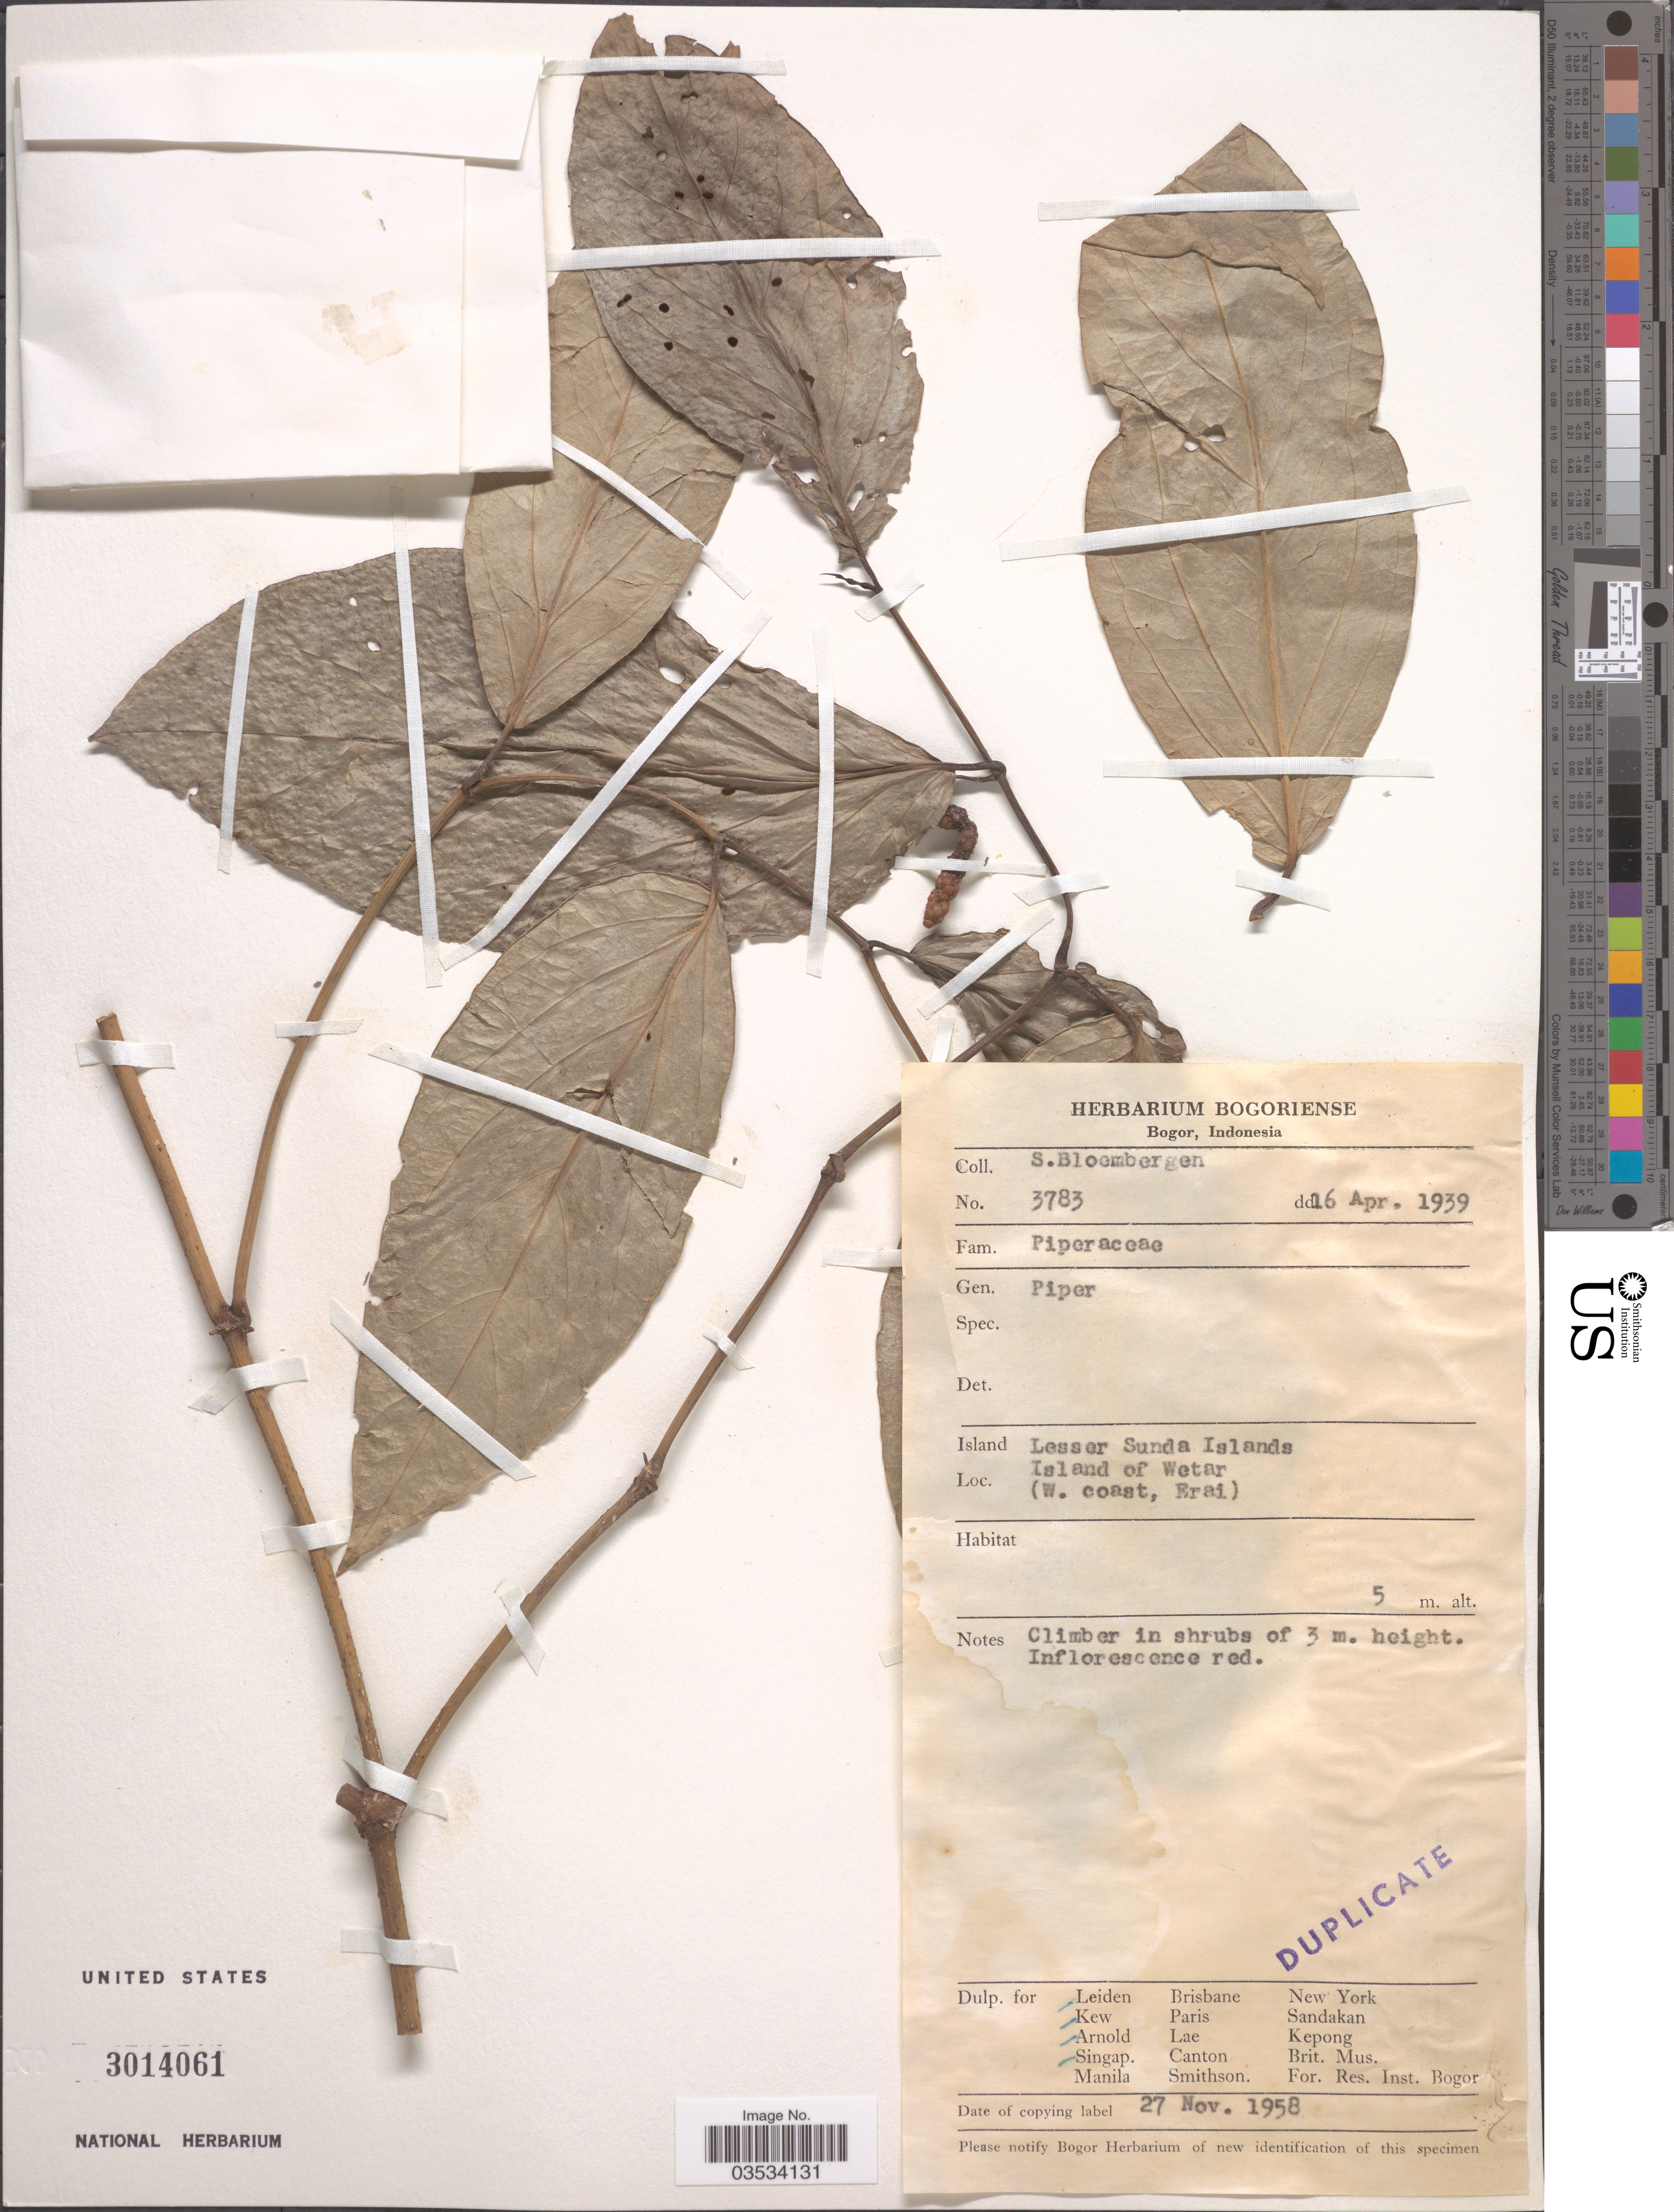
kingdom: Plantae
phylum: Tracheophyta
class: Magnoliopsida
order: Piperales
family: Piperaceae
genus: Piper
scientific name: Piper sp.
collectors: S. Bloembergen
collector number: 3783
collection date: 1939-04-16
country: Indonesia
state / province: Nusa Tenggara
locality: Lesser Sundra Islands. Island of Wetar (W. coast, Erai).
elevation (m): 5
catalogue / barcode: US 3014061